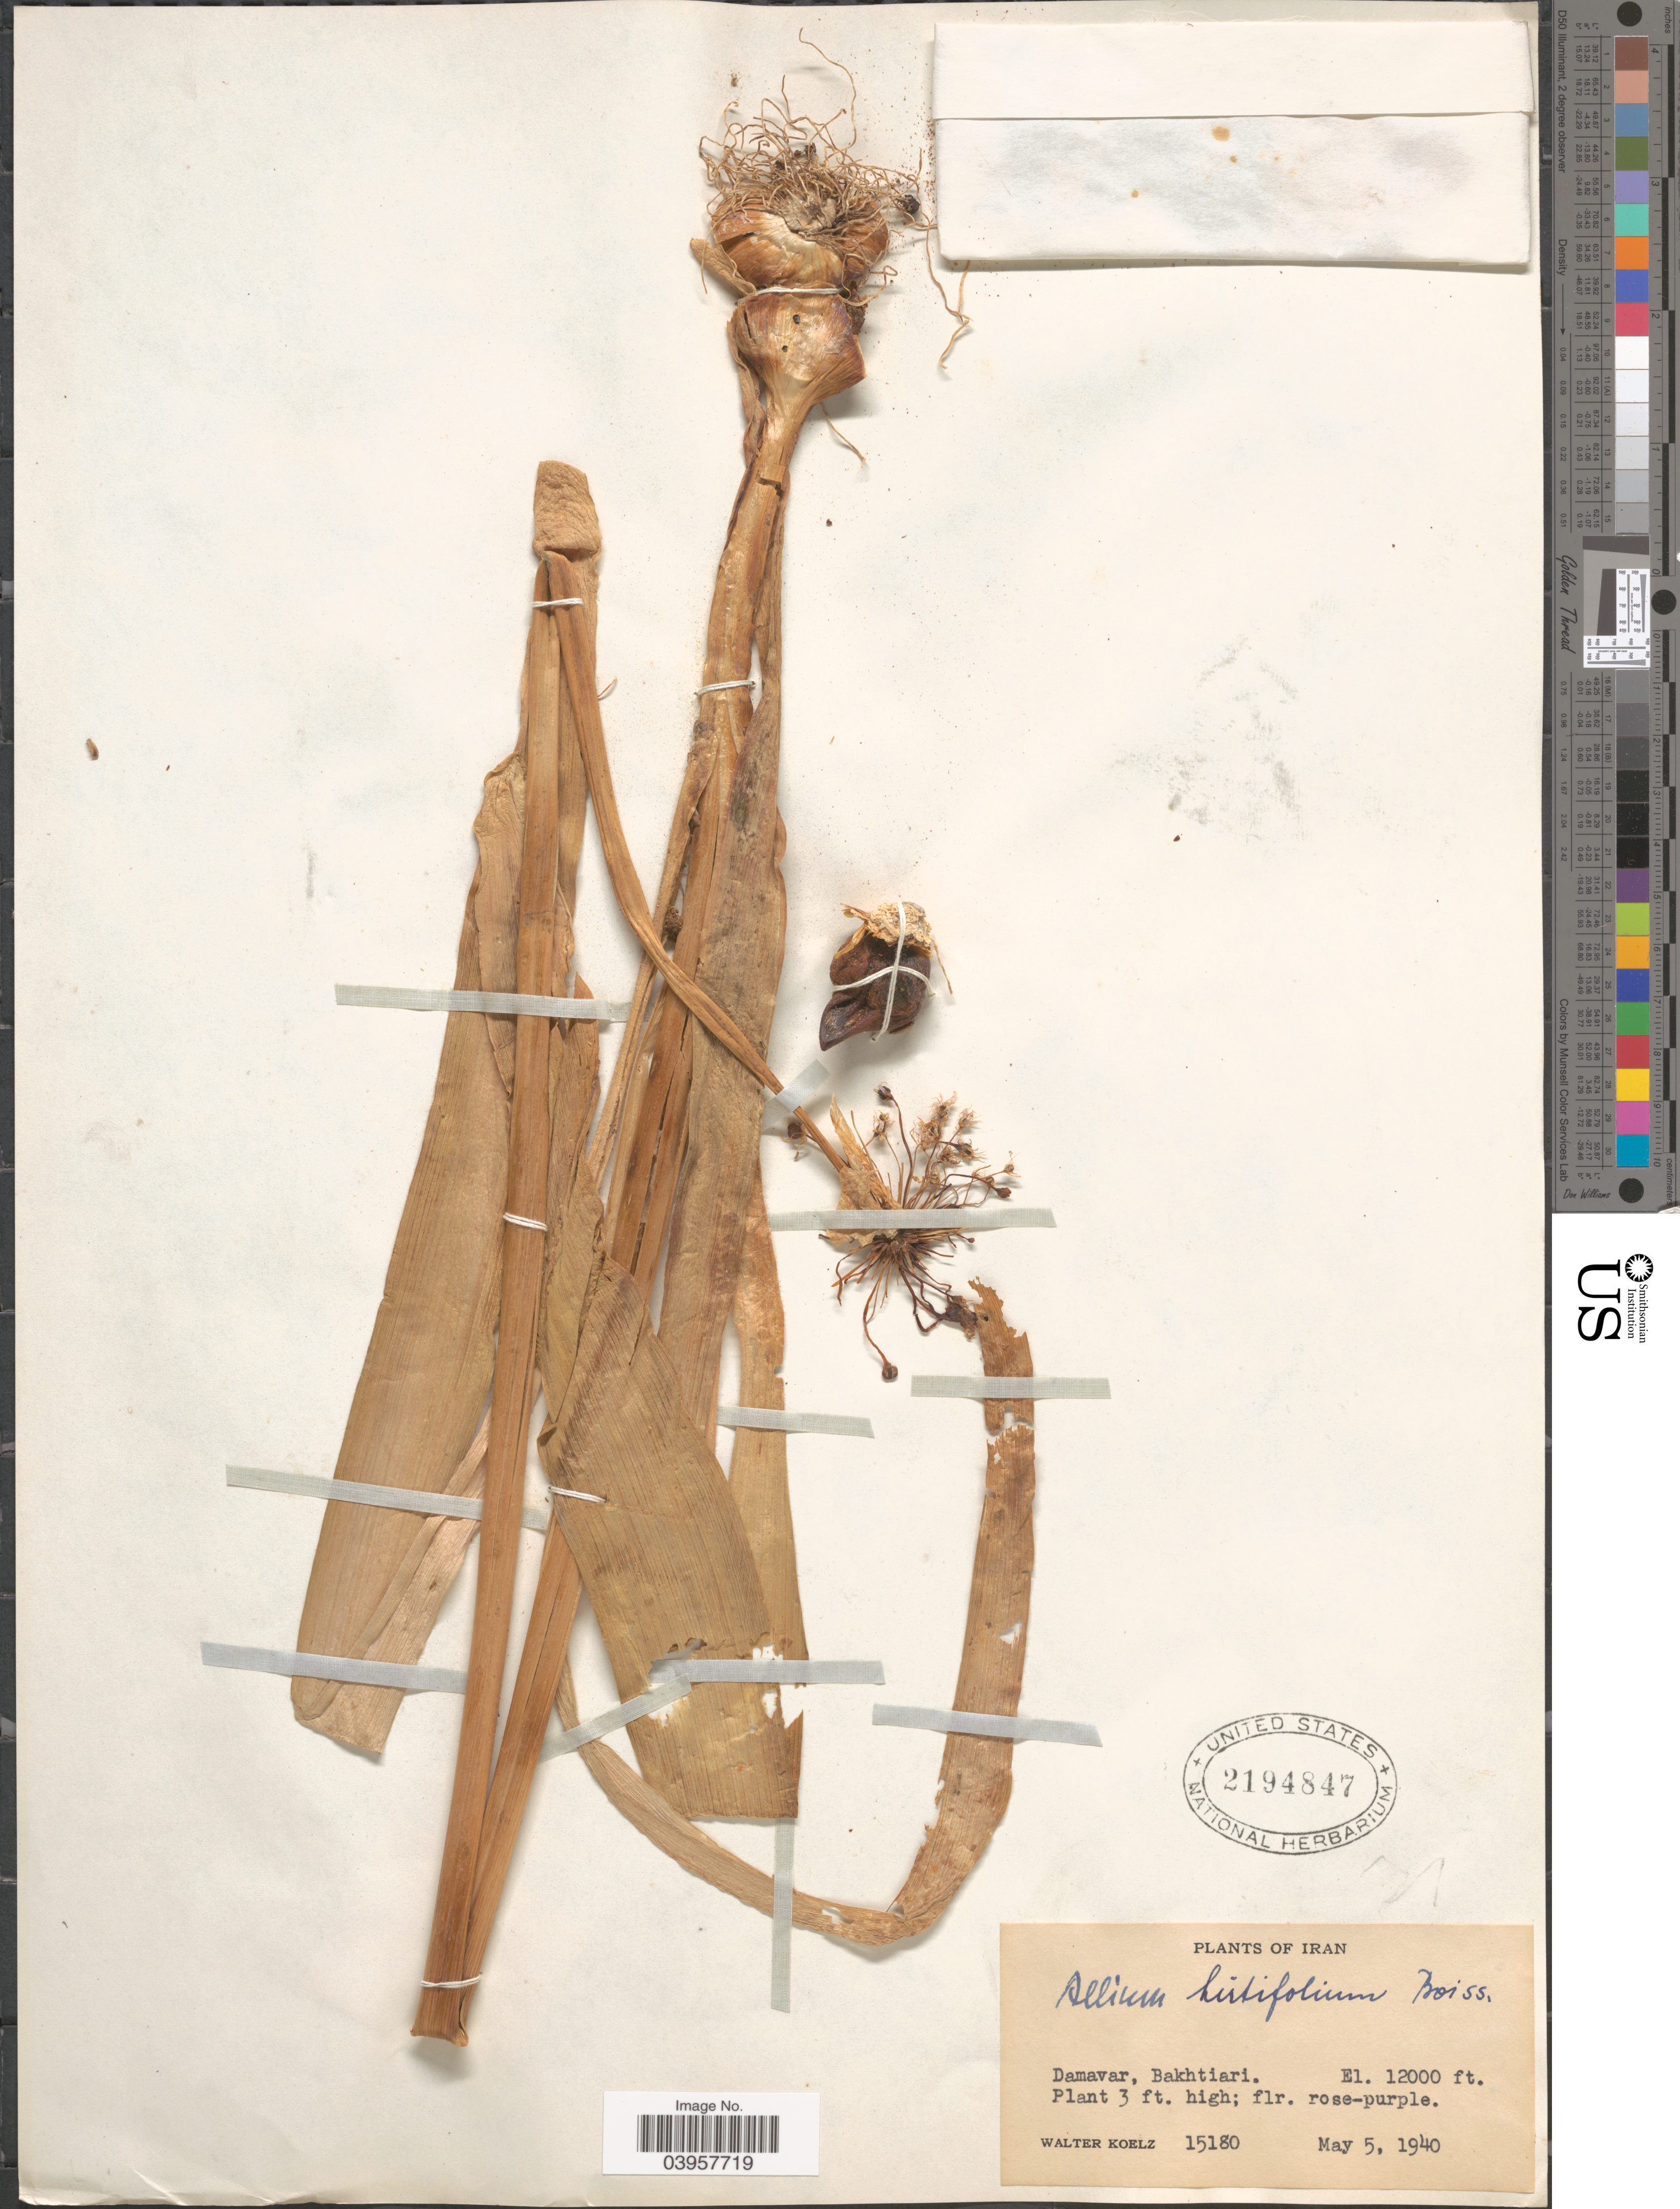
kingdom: Plantae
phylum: Tracheophyta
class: Liliopsida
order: Asparagales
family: Amaryllidaceae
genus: Allium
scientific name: Allium hirtifolium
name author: Boiss.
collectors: W. N. Koelz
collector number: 15180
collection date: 1940-05-05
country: Iran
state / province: Chahar Mahaal and Bakhtiari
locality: Damavar, Bakhtiari.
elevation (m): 3658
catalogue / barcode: US 2194847